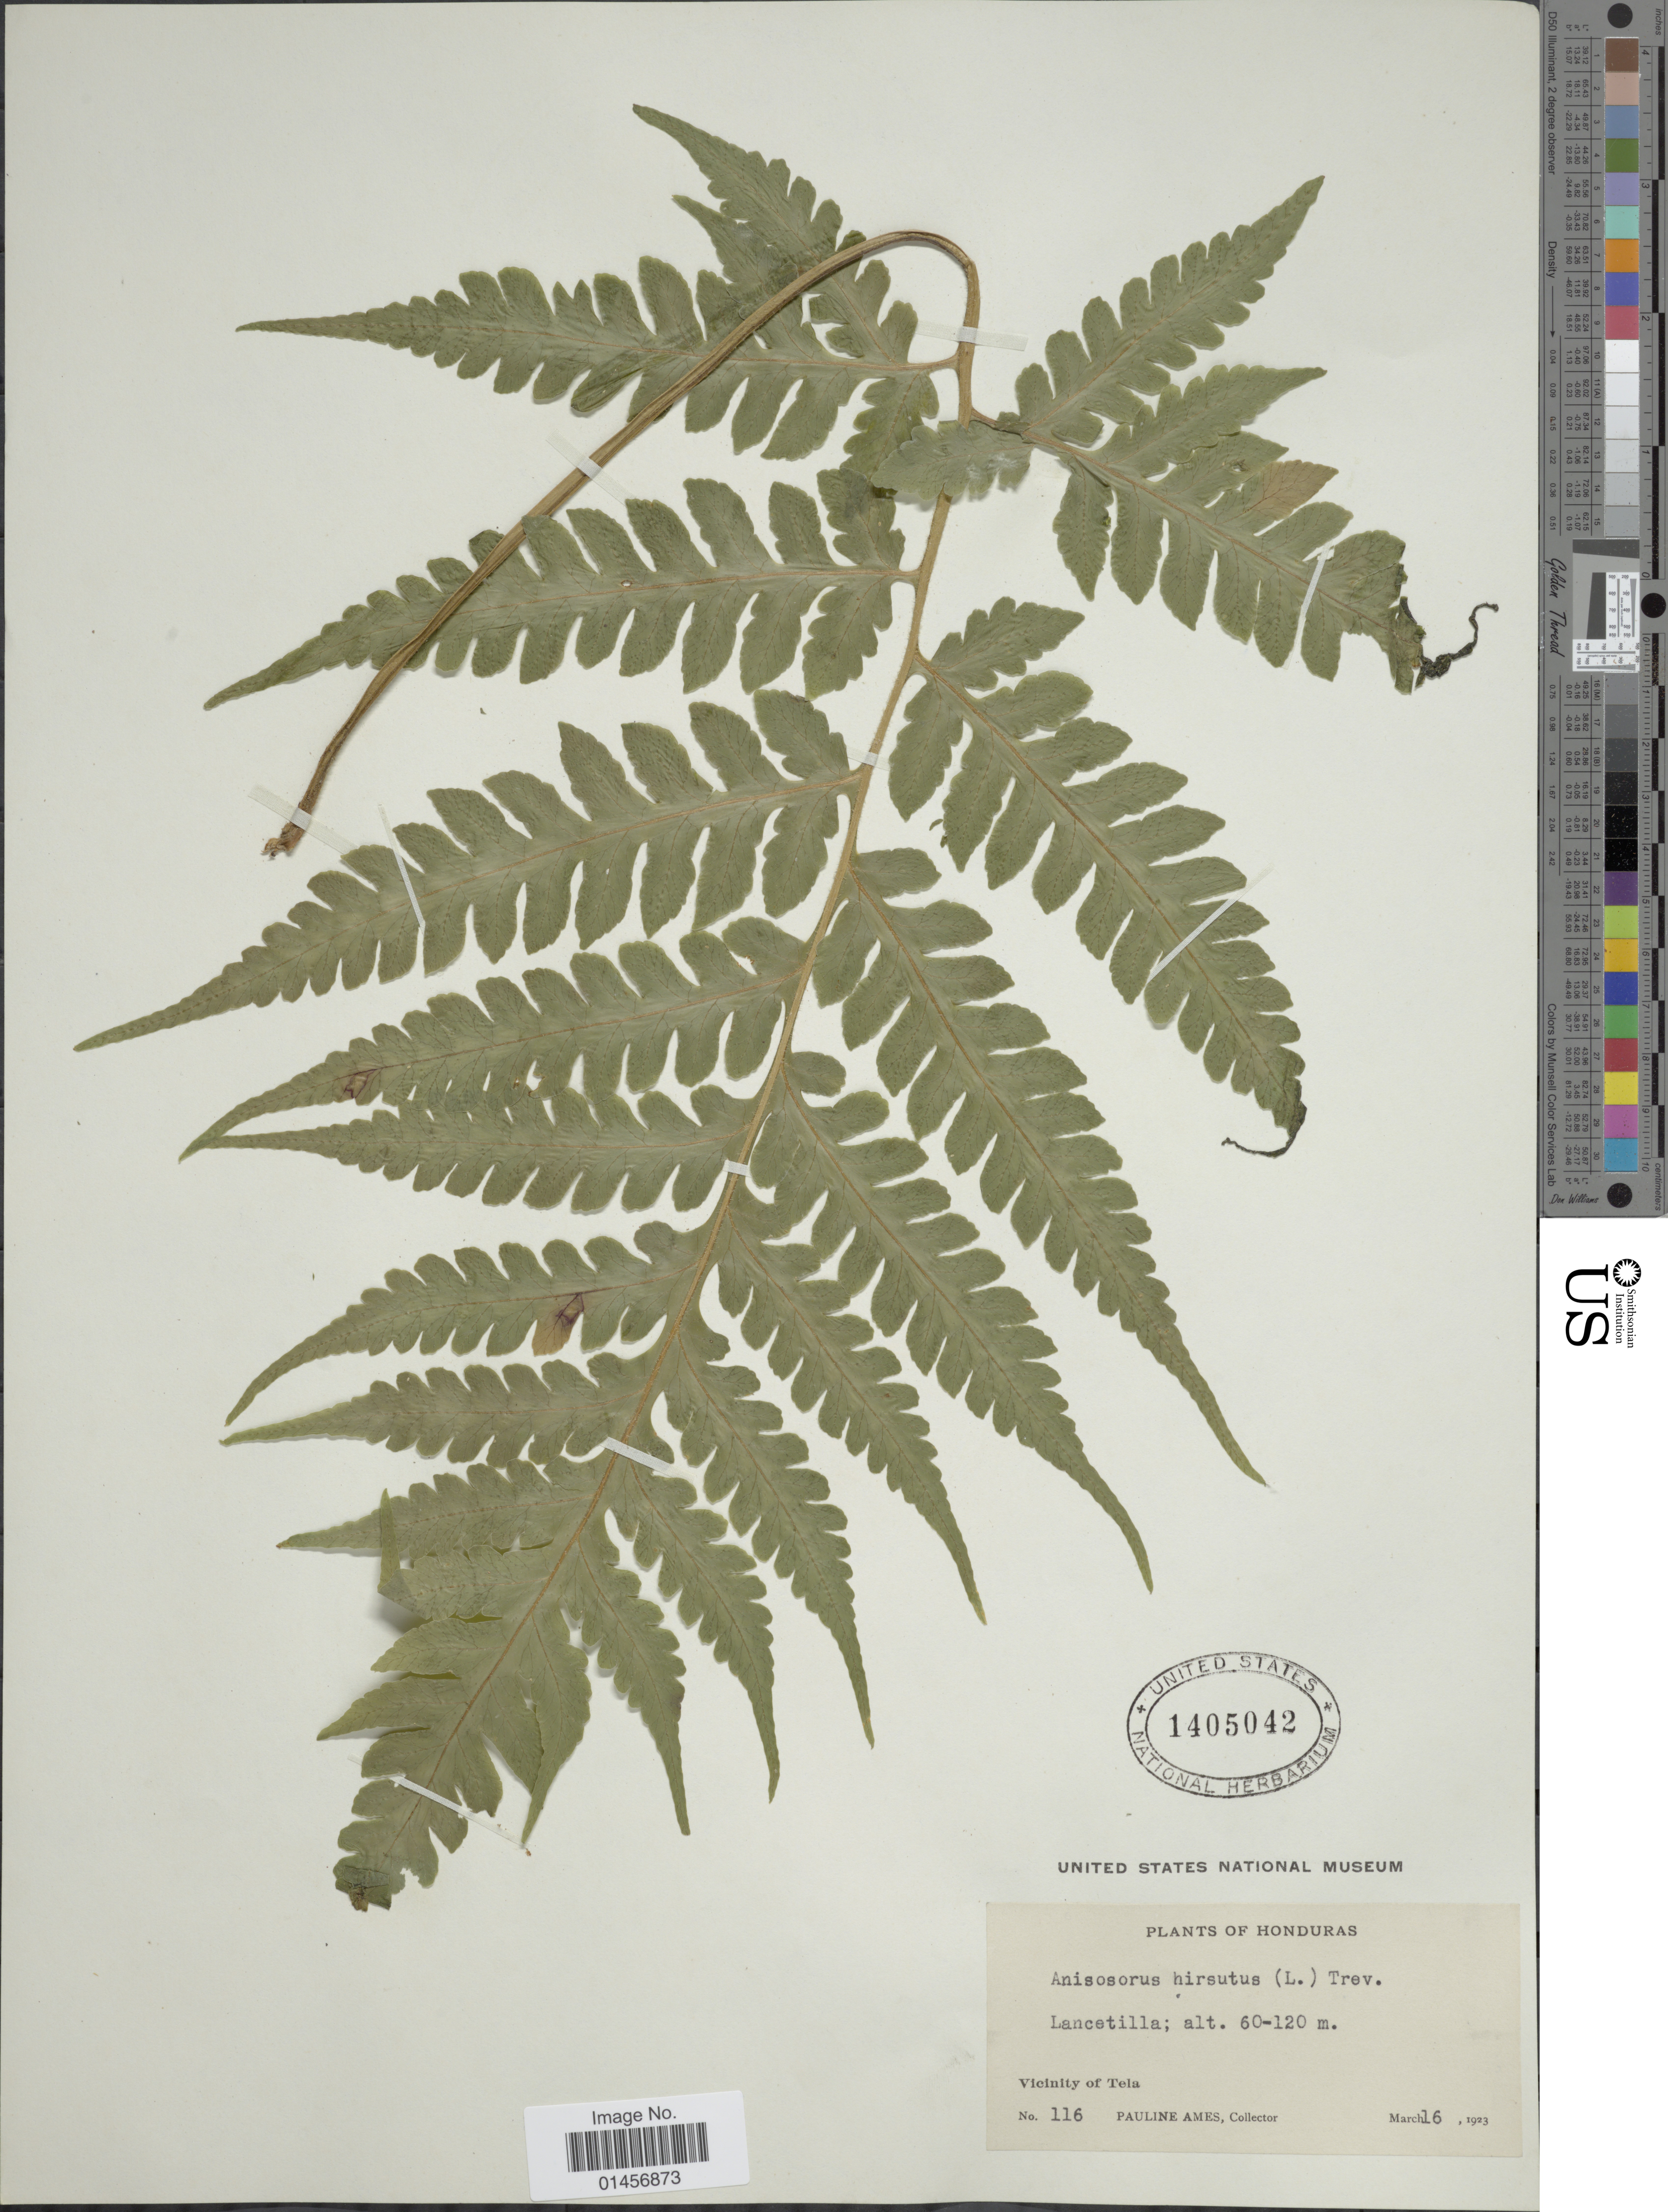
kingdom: Plantae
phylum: Tracheophyta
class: Polypodiopsida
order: Polypodiales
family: Lonchitidaceae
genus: Lonchitis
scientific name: Lonchitis hirsuta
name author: L.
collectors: P. Ames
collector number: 116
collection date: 1923-03-16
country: Honduras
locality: Honduras, Lancetilla, Vicinity of Tella.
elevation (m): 60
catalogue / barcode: US 1405042